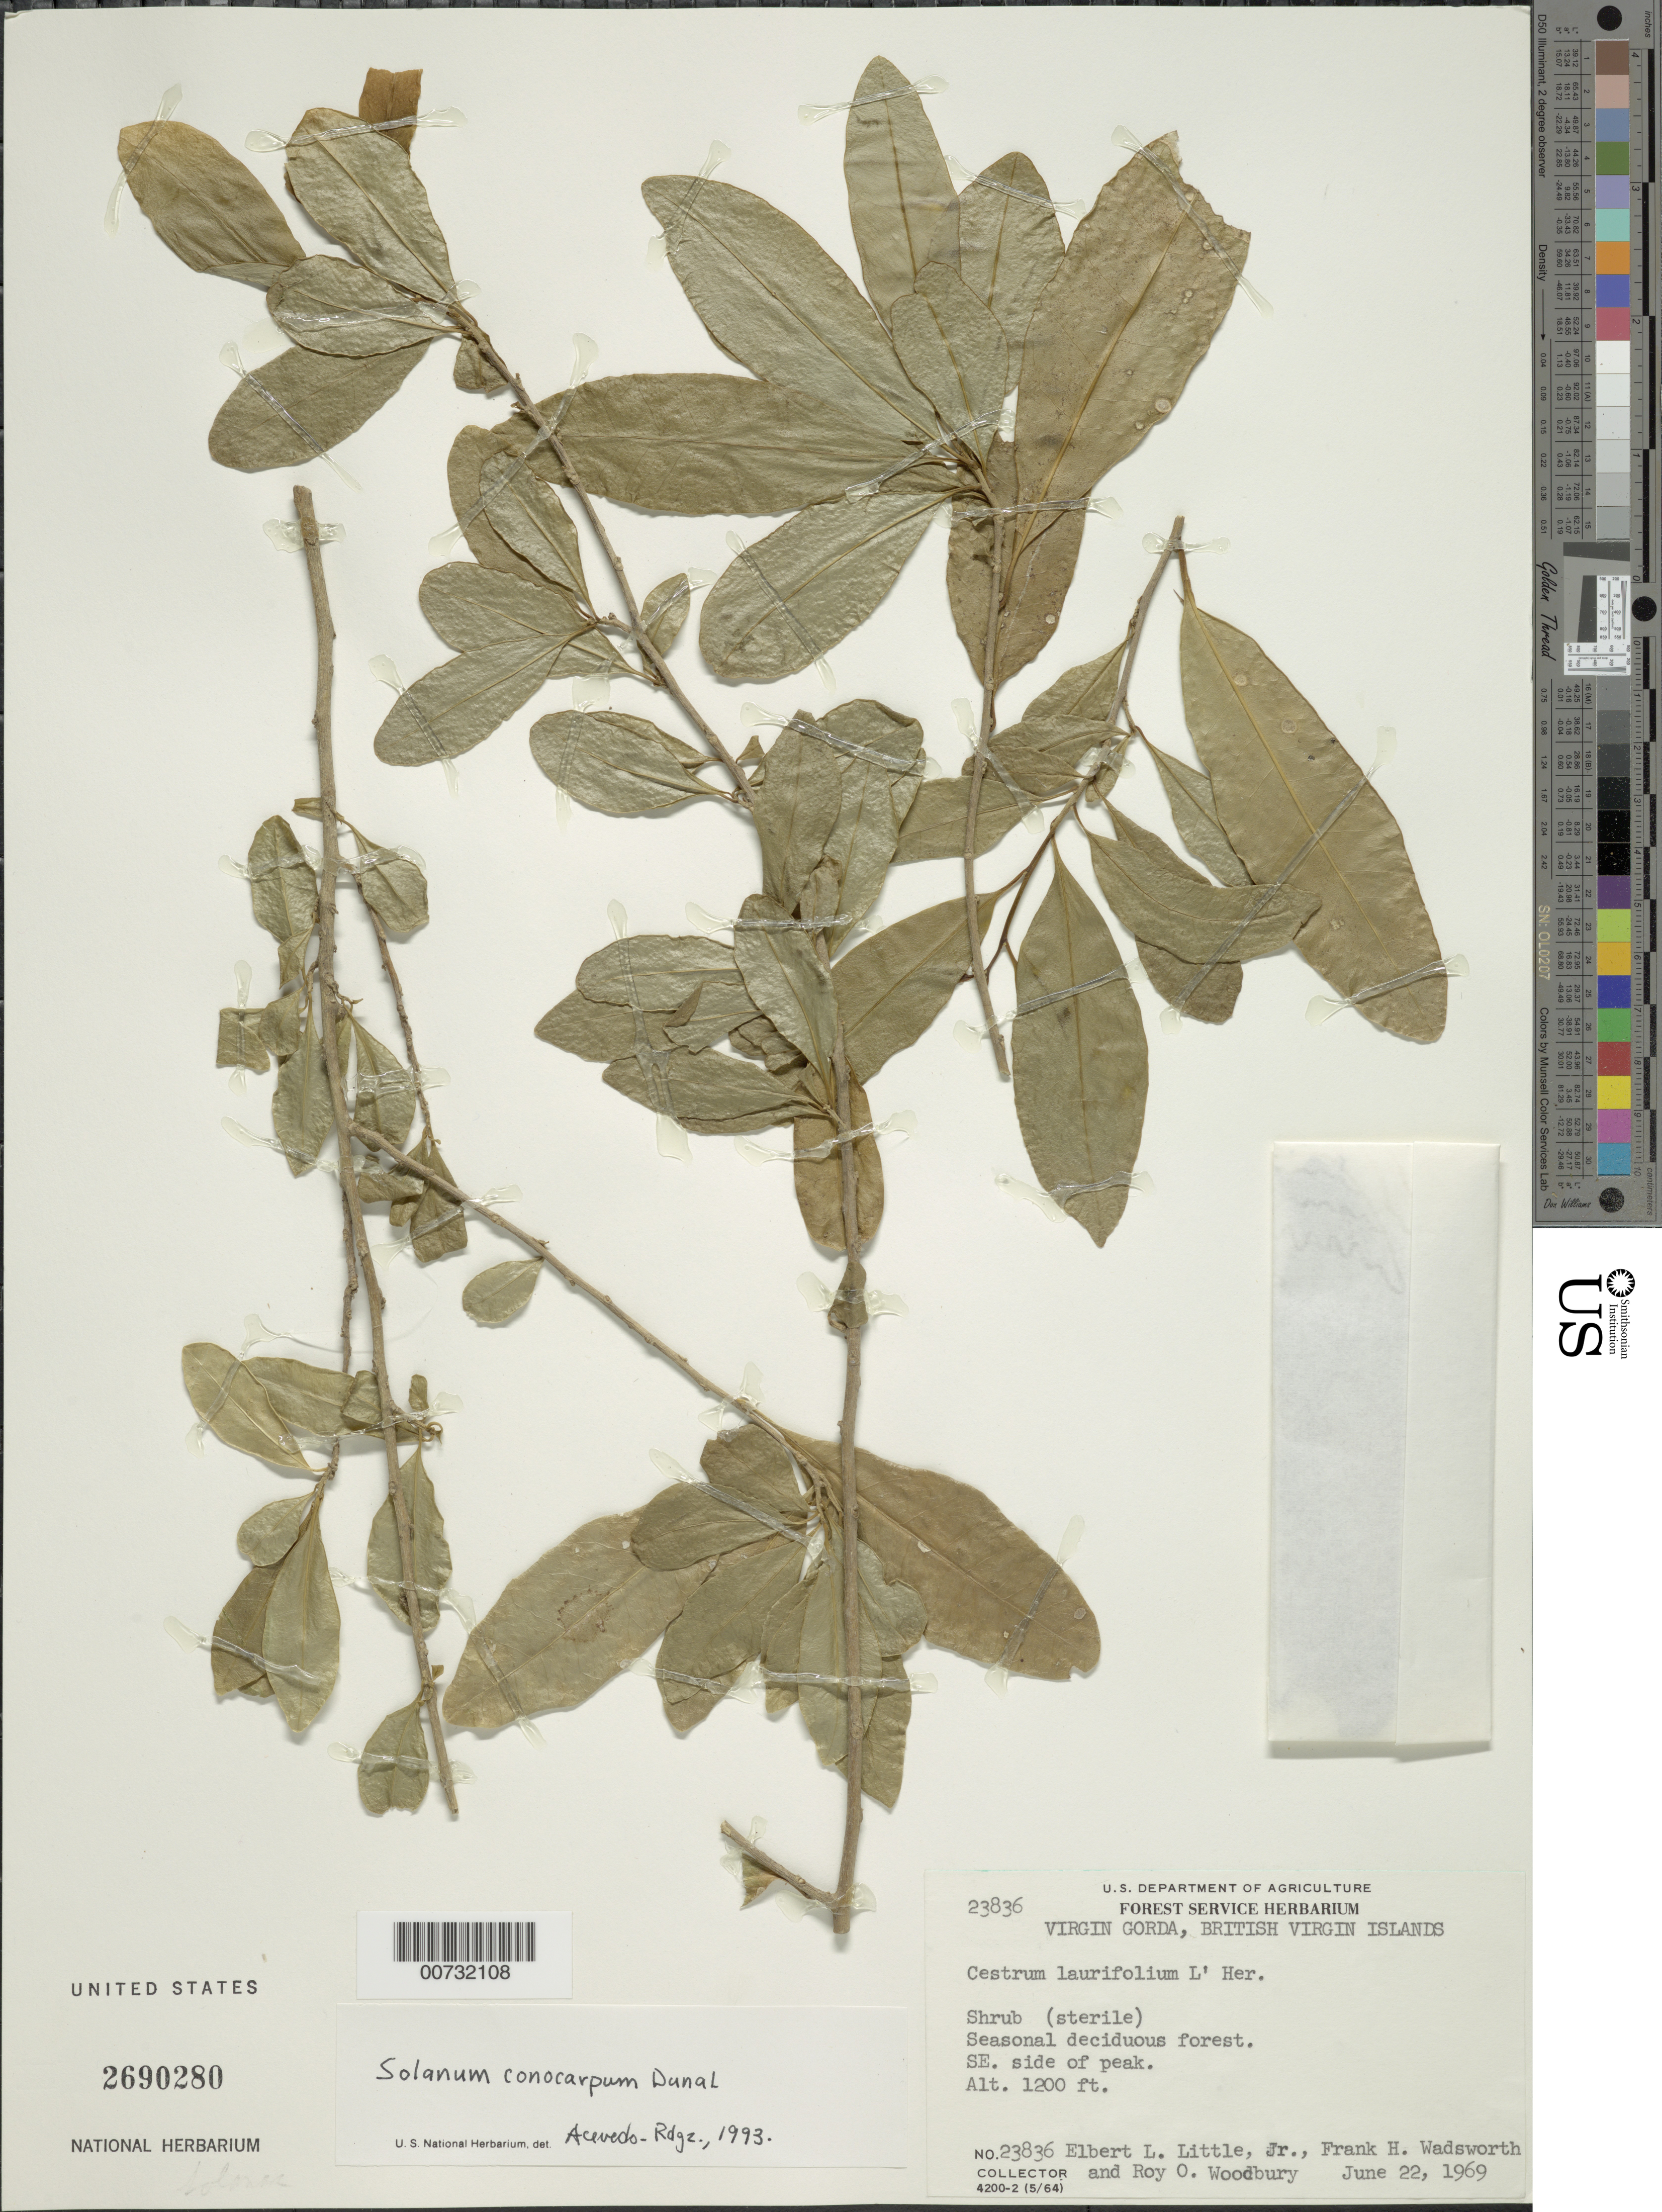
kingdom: Plantae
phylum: Tracheophyta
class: Magnoliopsida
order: Solanales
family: Solanaceae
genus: Solanum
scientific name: Solanum conocarpum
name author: Dunal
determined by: Acevedo-Rodríguez, P., (BOT), Smithsonian Institution - National Museum of Natural History (UNITED STATES)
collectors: E. L. Little, F. Wadsworth & R. O. Woodbury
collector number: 23836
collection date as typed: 22 Jun 1969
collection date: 1969-06-22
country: British Virgin Islands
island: Virgin Gorda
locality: SE side of peak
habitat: Seasonal deciduous forest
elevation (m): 366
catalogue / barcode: US 2690280